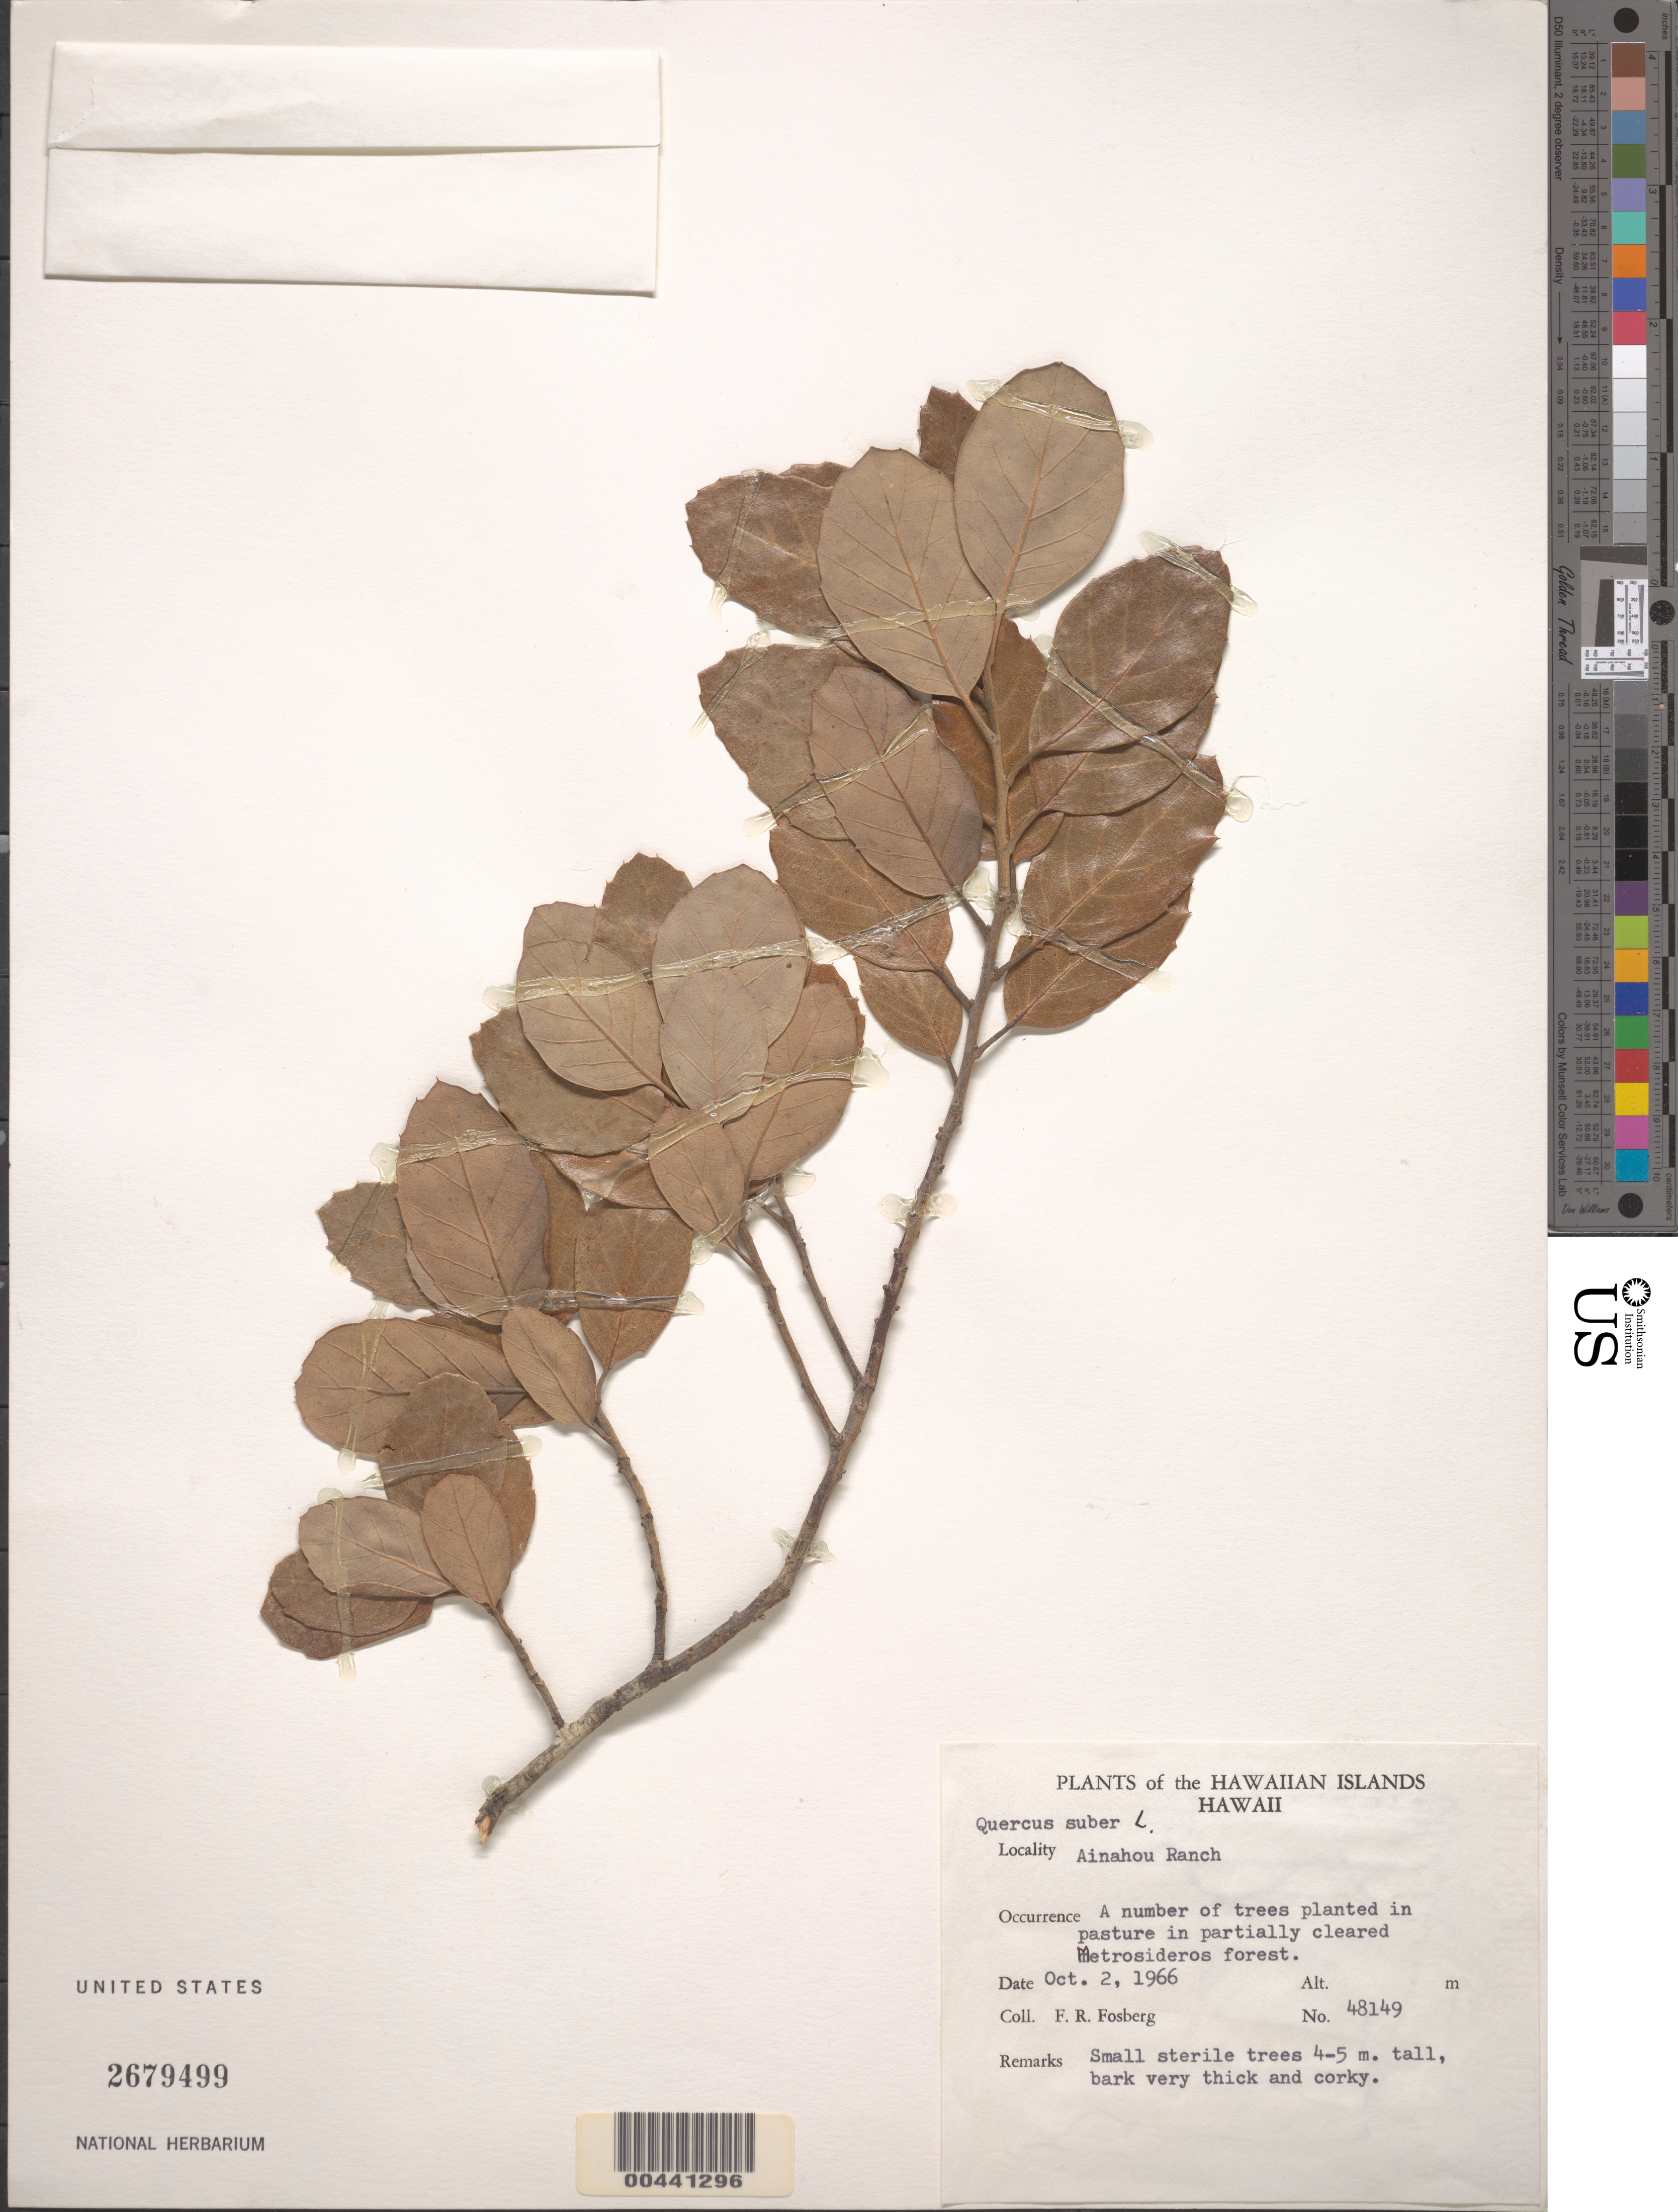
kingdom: Plantae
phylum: Tracheophyta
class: Magnoliopsida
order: Fagales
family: Fagaceae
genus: Quercus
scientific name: Quercus suber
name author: L.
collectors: F. R. Fosberg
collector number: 48149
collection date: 1966-10-02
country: United States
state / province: Hawaii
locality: The Hawaiian Islands. Ainahou Ranch.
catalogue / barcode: US 2679499